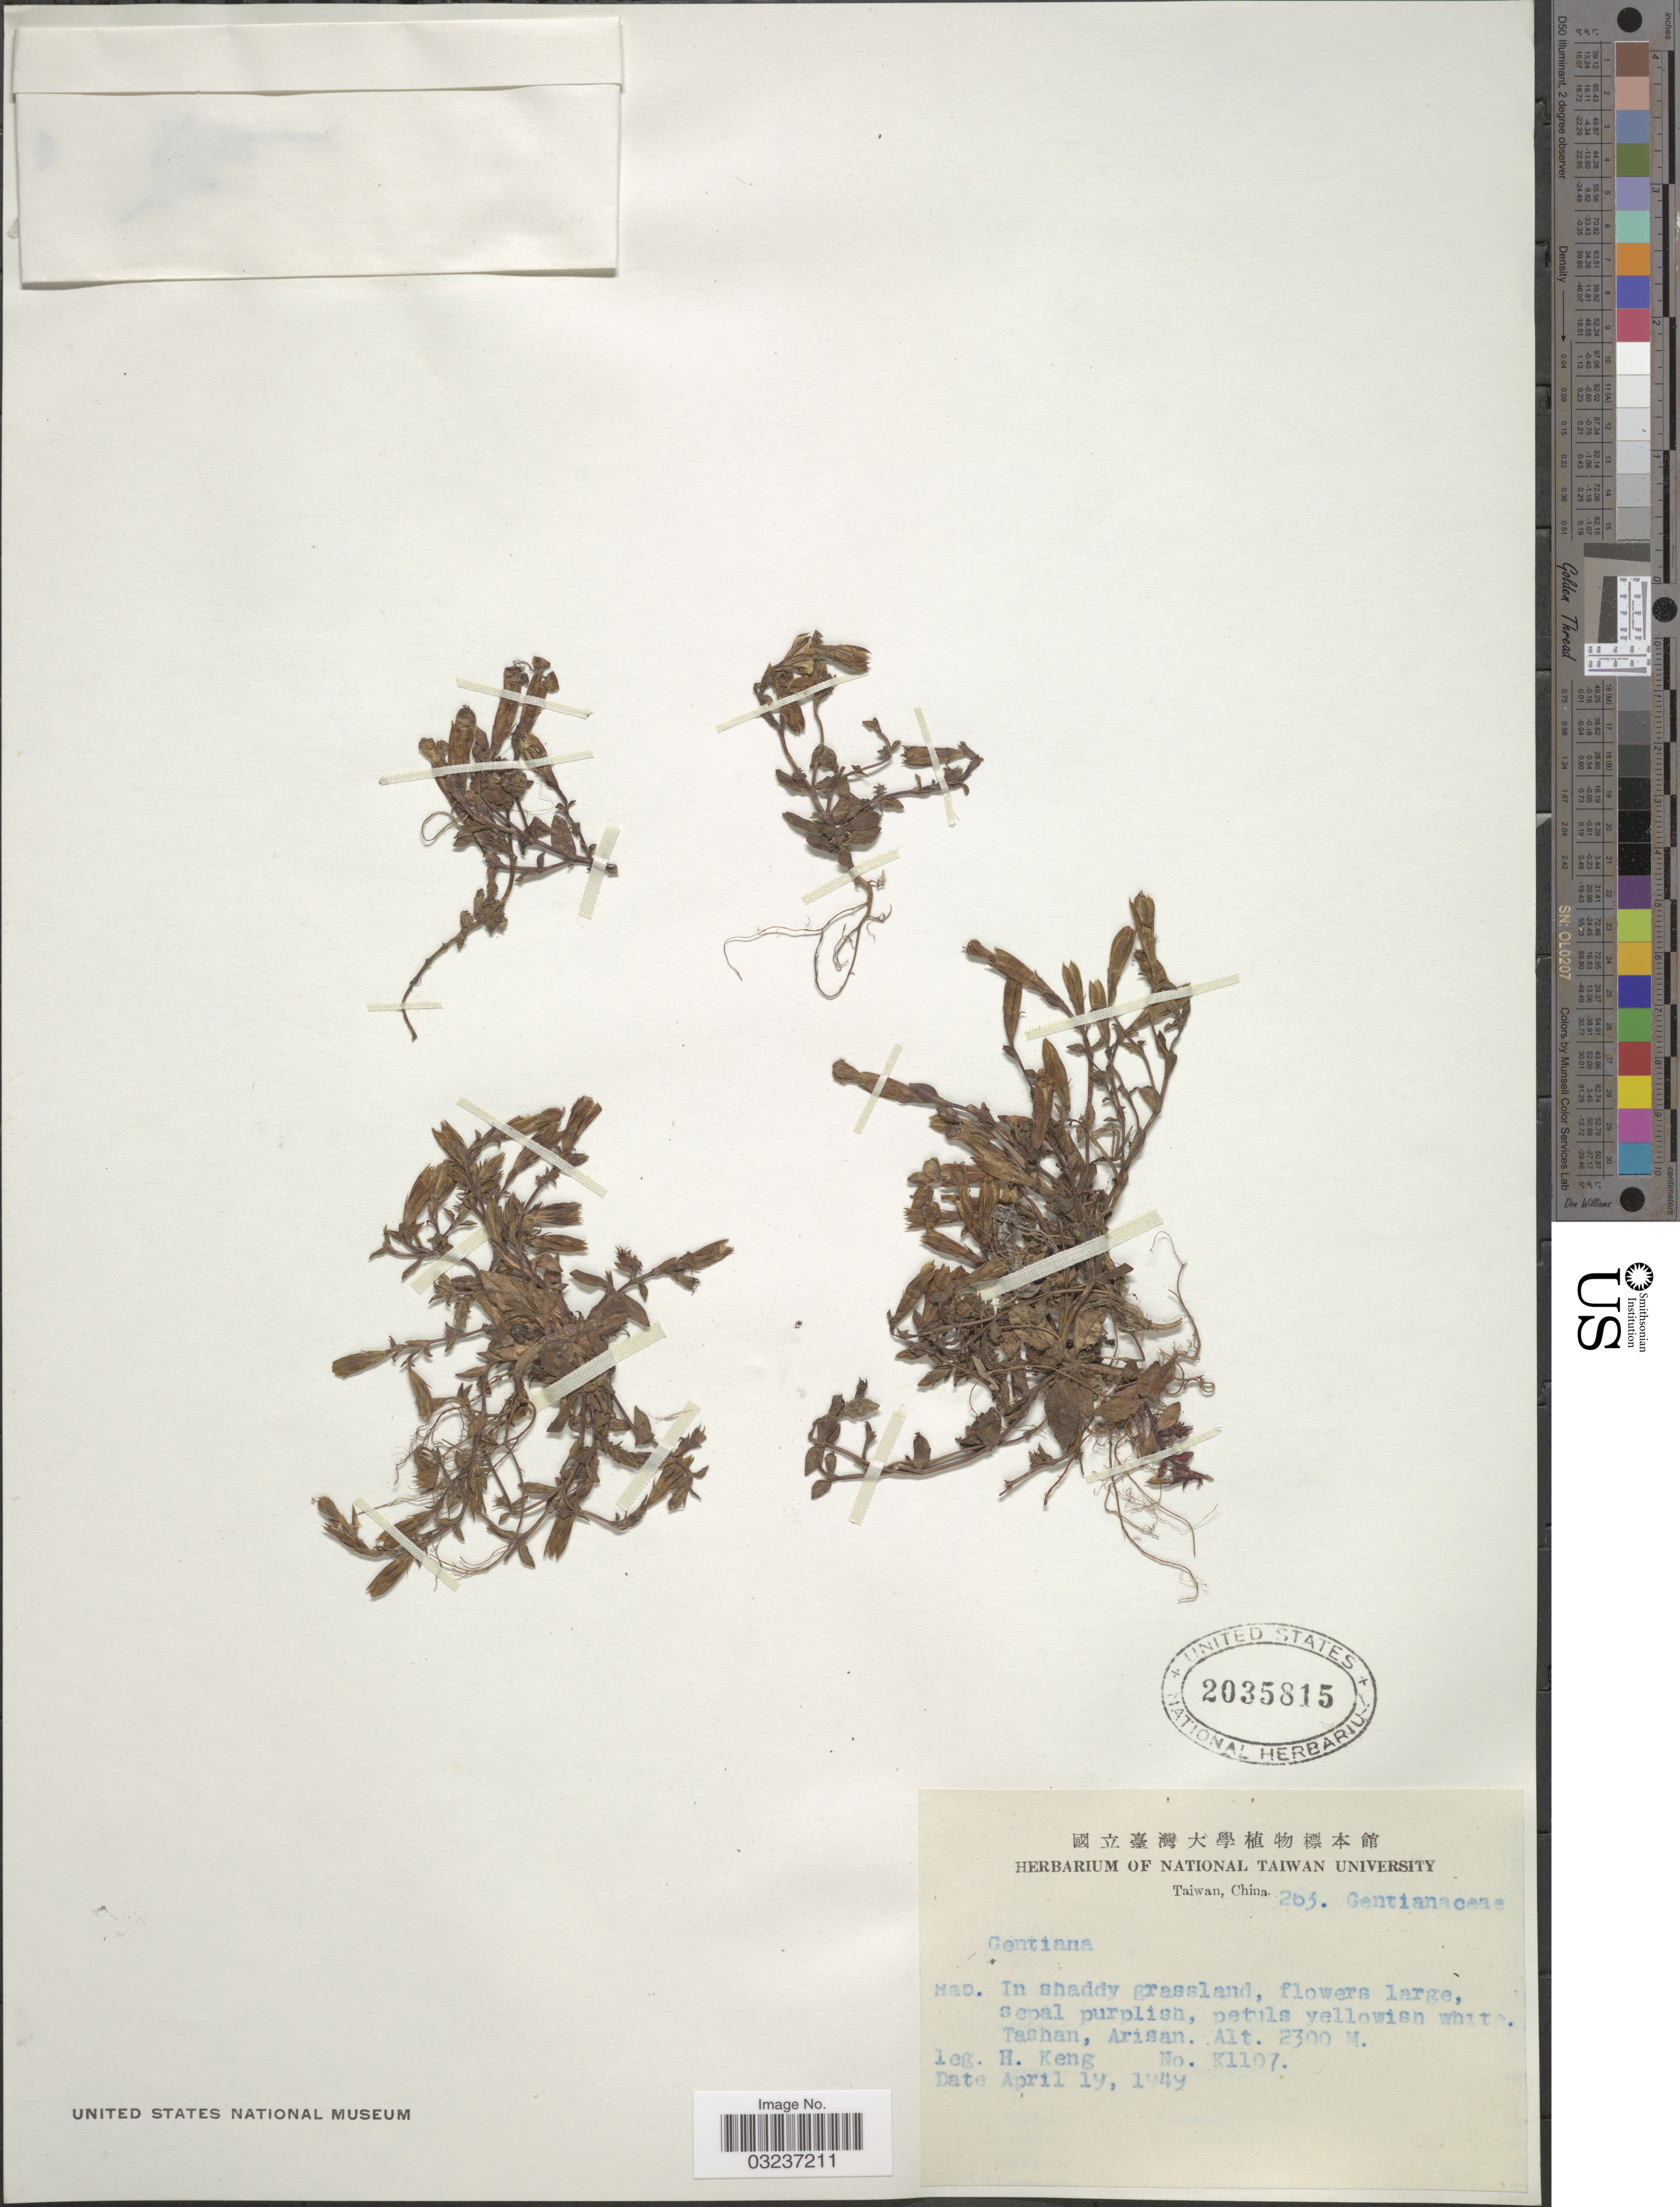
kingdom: Plantae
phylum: Tracheophyta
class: Magnoliopsida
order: Gentianales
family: Gentianaceae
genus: Gentiana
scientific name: Gentiana sp.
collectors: H. Keng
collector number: K1107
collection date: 1949-04-19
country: Taiwan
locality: Tashan, Arisan.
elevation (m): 2300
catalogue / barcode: US 2035815